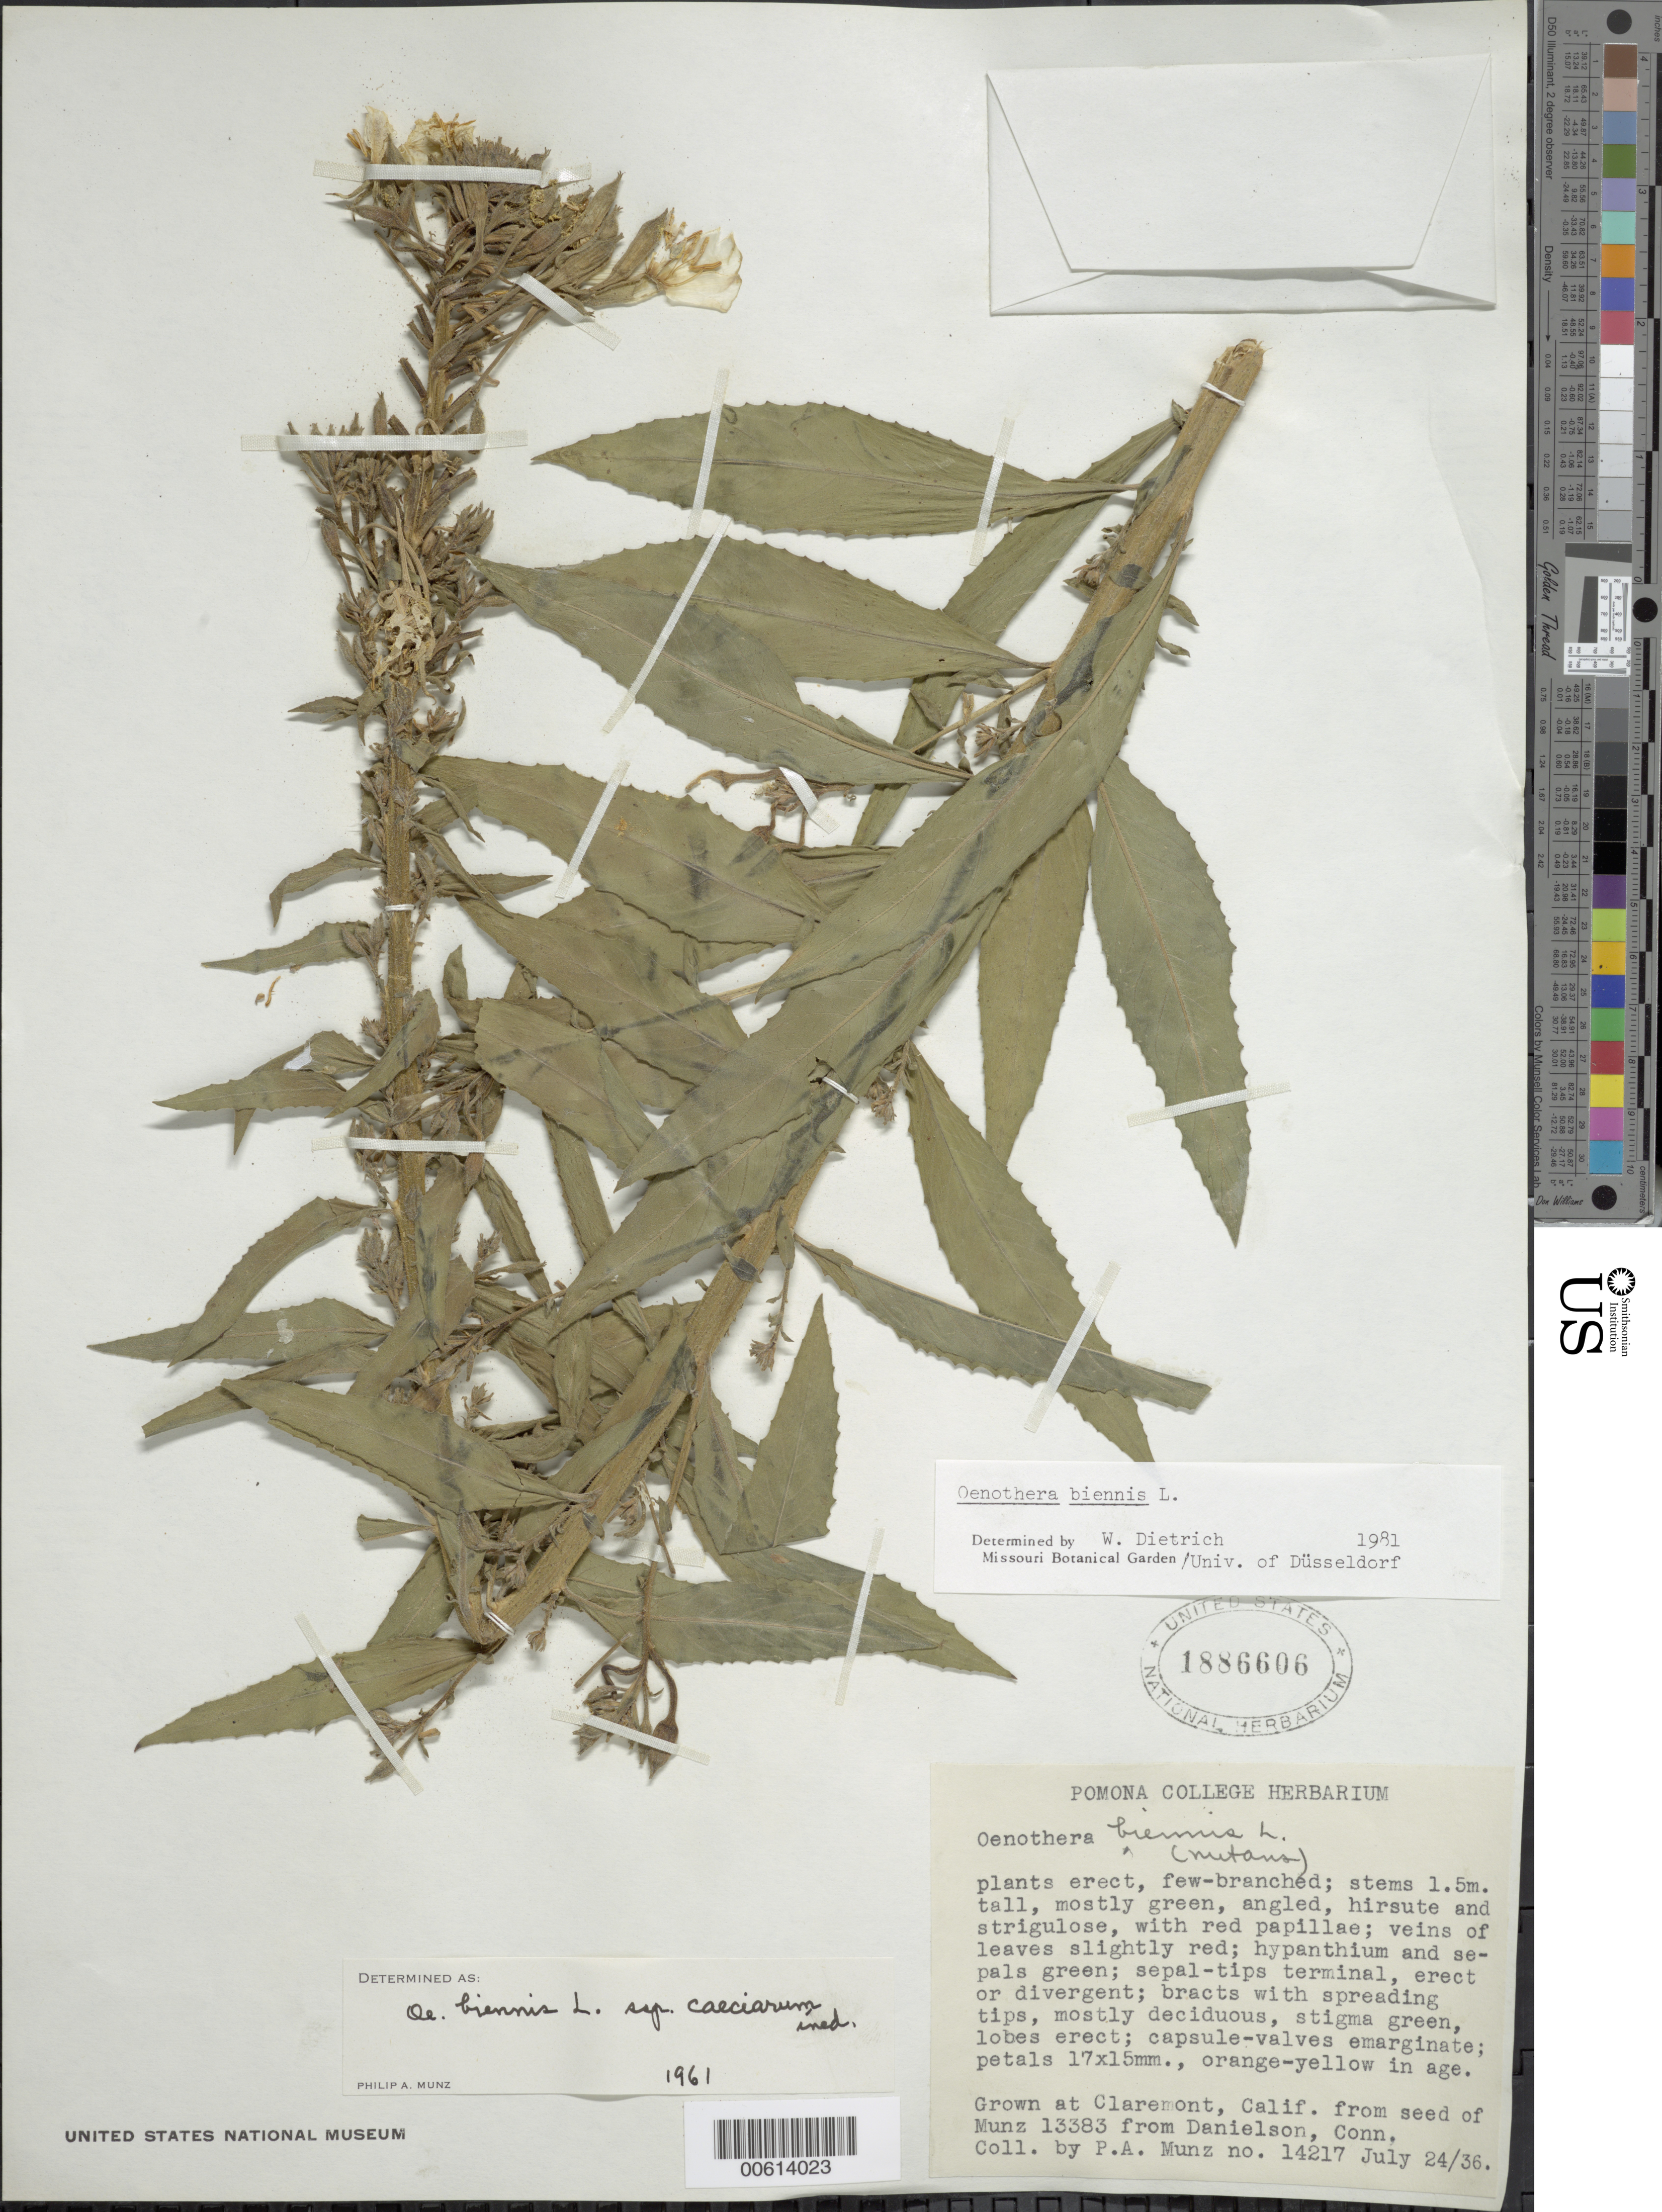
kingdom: Plantae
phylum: Tracheophyta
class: Magnoliopsida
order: Myrtales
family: Onagraceae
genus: Oenothera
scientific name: Oenothera biennis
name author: L.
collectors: P. A. Munz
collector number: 14217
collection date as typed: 24 Jul 1936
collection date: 1936-07-24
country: United States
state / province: California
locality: Claremont, Pomona College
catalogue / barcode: US 1886606